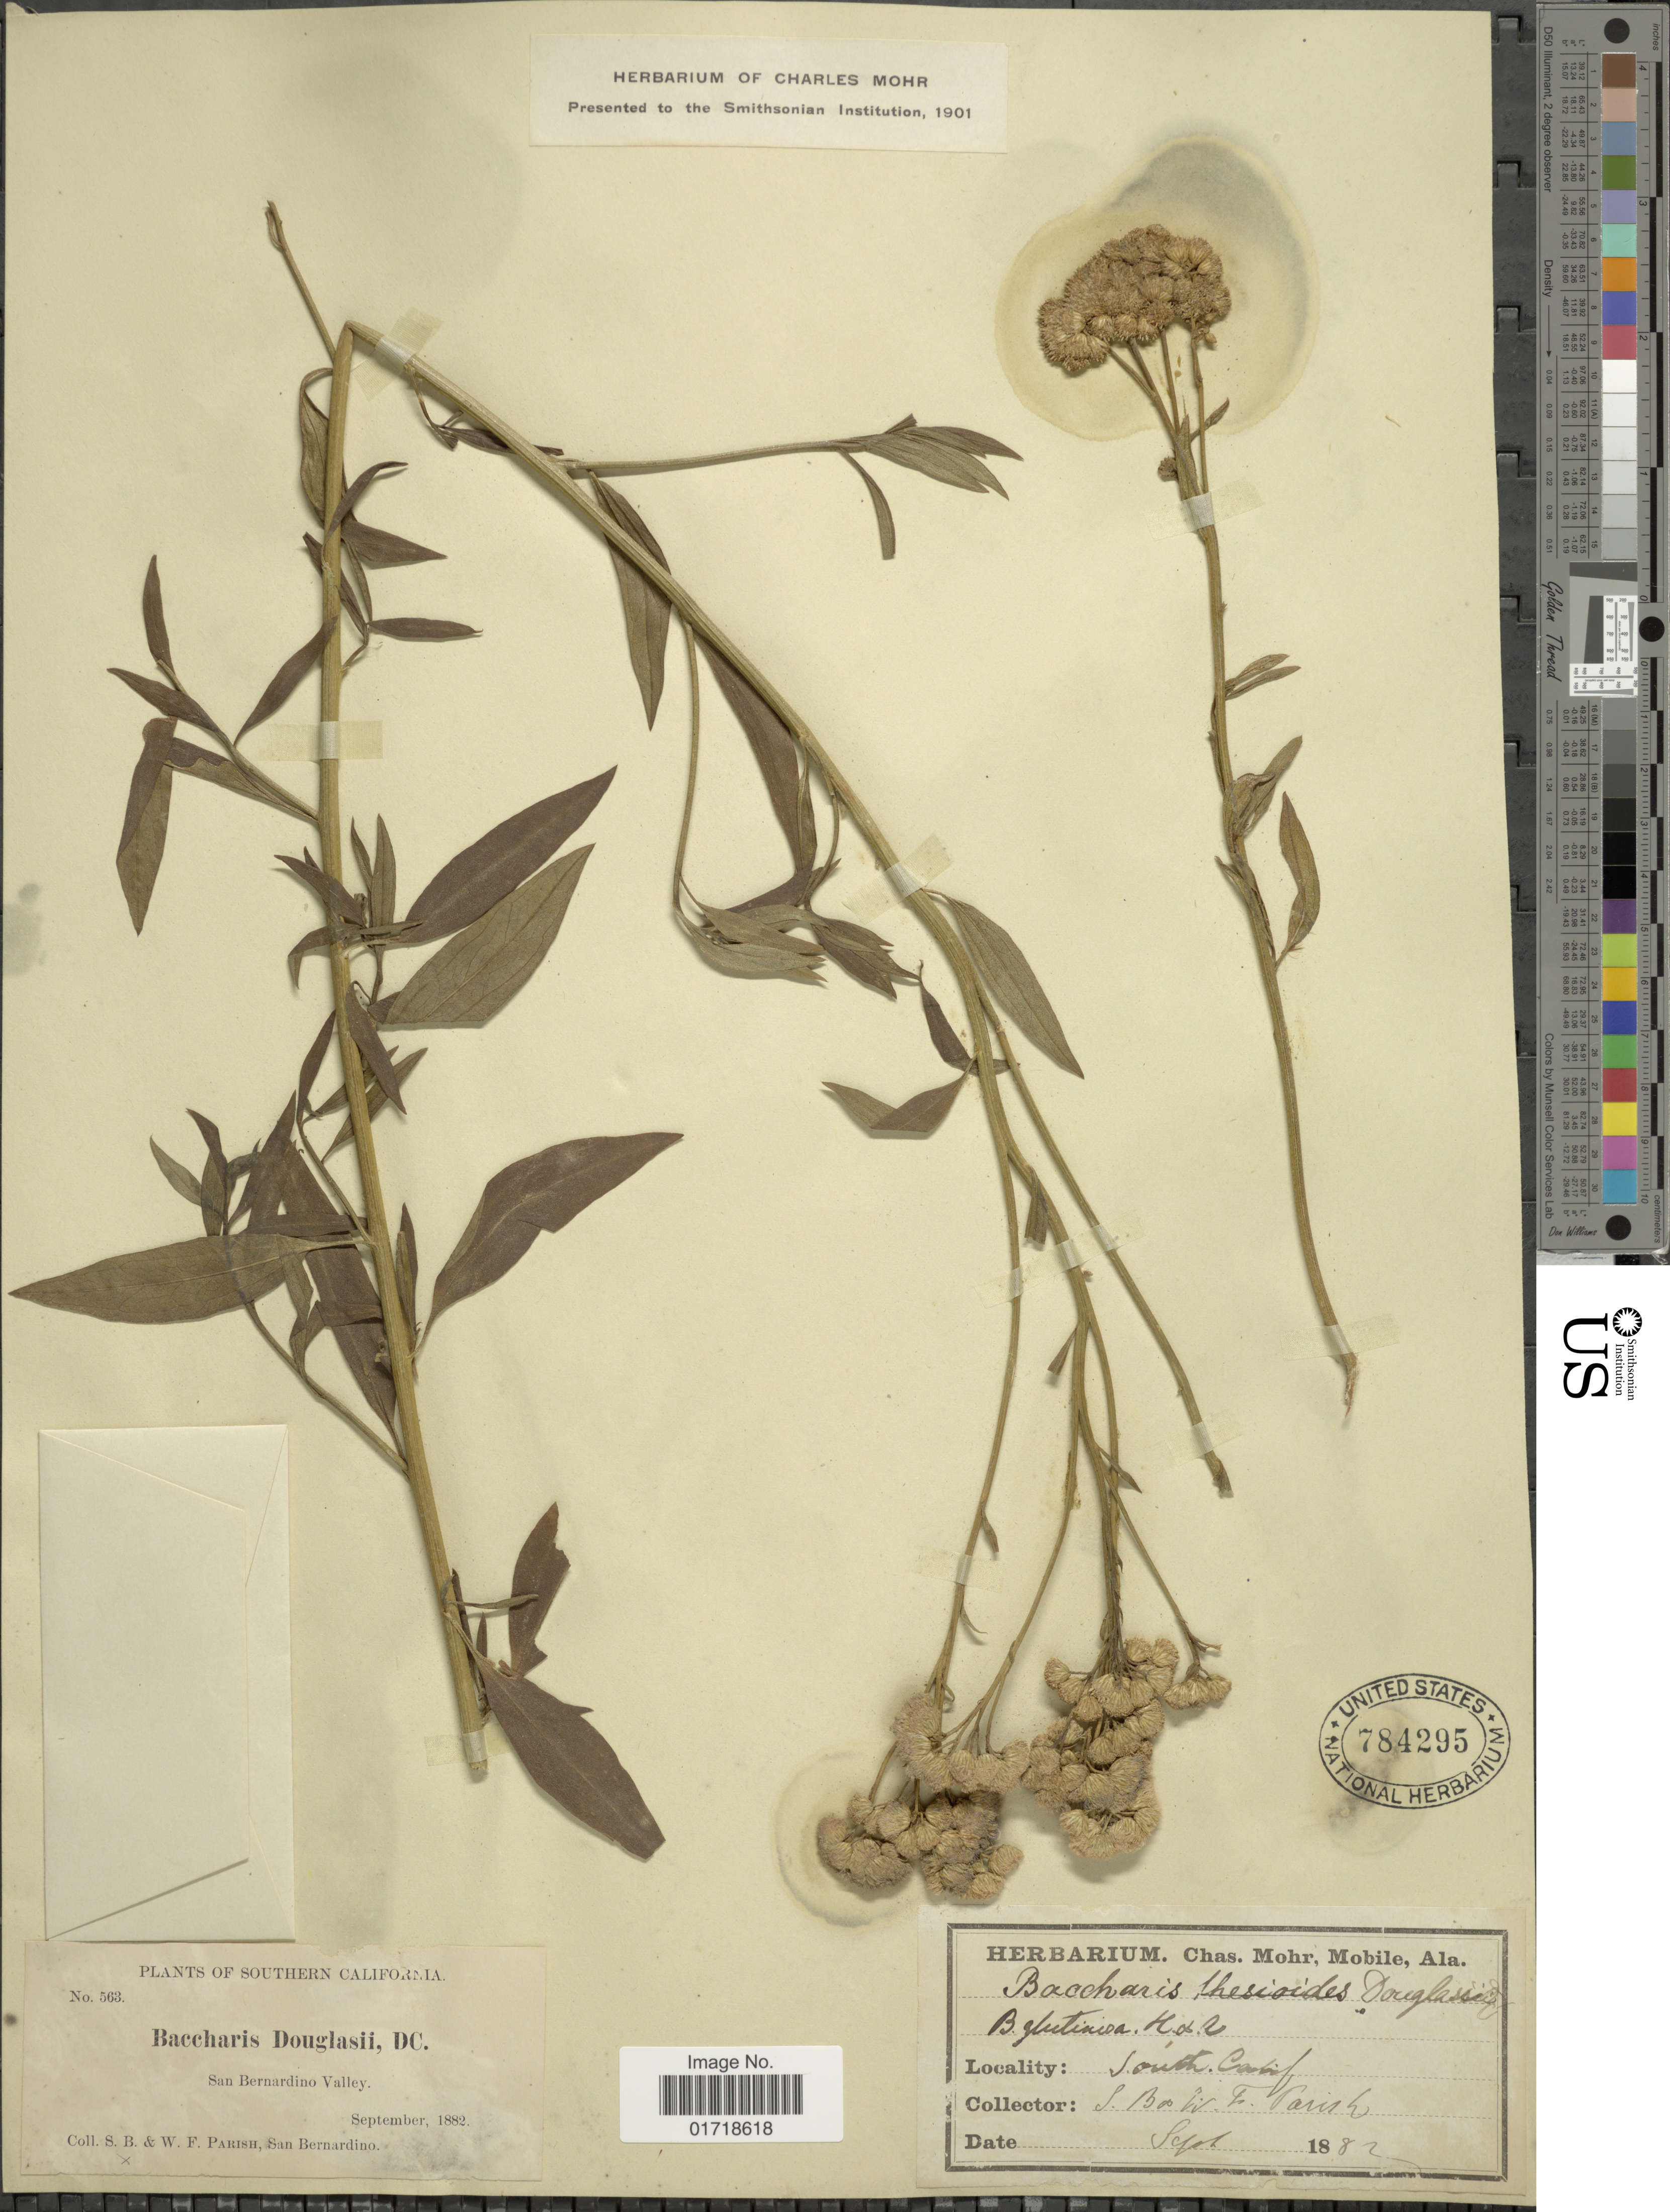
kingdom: Plantae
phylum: Tracheophyta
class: Magnoliopsida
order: Asterales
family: Asteraceae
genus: Baccharis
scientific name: Baccharis douglasii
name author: DC.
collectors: S. B. Parish & W. F. Parish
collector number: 563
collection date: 1882-09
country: United States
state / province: California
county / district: San Bernardino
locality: San Bernardino Valley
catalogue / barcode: US 784295